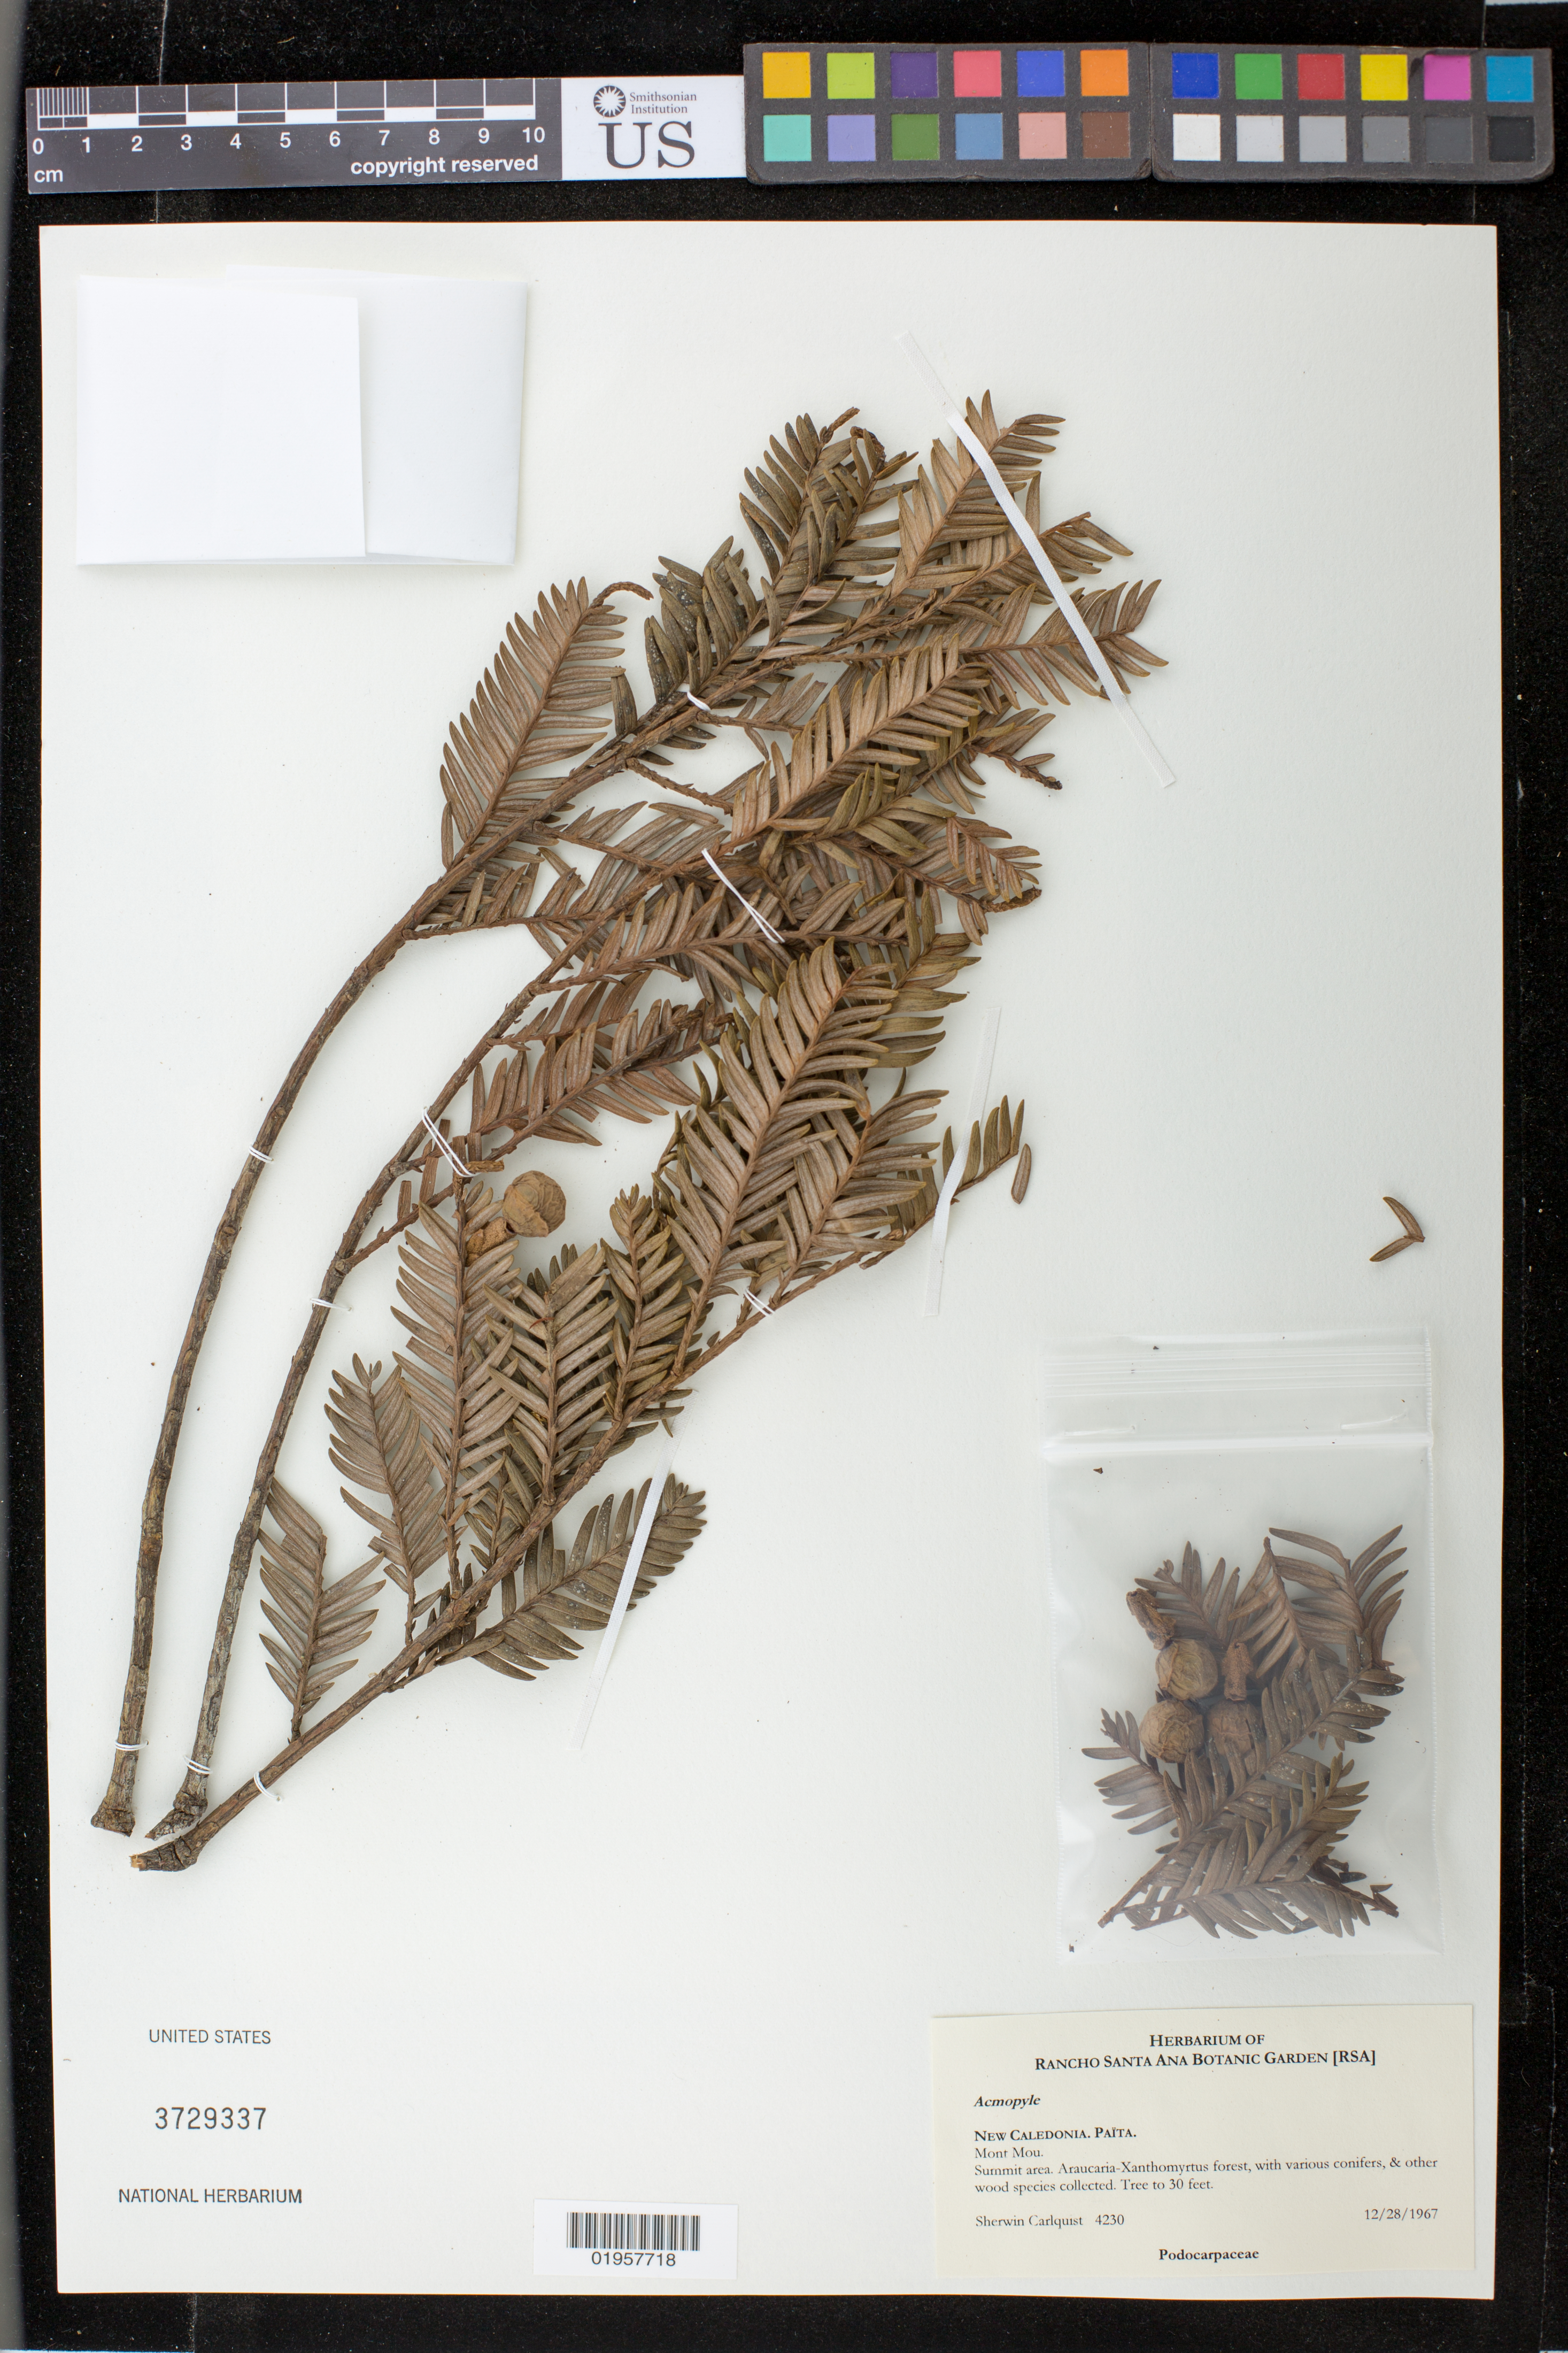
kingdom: Plantae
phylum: Tracheophyta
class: Pinopsida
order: Pinales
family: Podocarpaceae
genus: Acmopyle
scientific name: Acmopyle sp.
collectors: S. Carlquist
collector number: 4230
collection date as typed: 12/28/1967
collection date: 1967-12-28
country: New Caledonia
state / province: South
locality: Païta. Mount Mou, summit area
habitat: Araucaria-Xanthomyrtus forest, with various conifers, & other wood species collected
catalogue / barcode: US 3729337